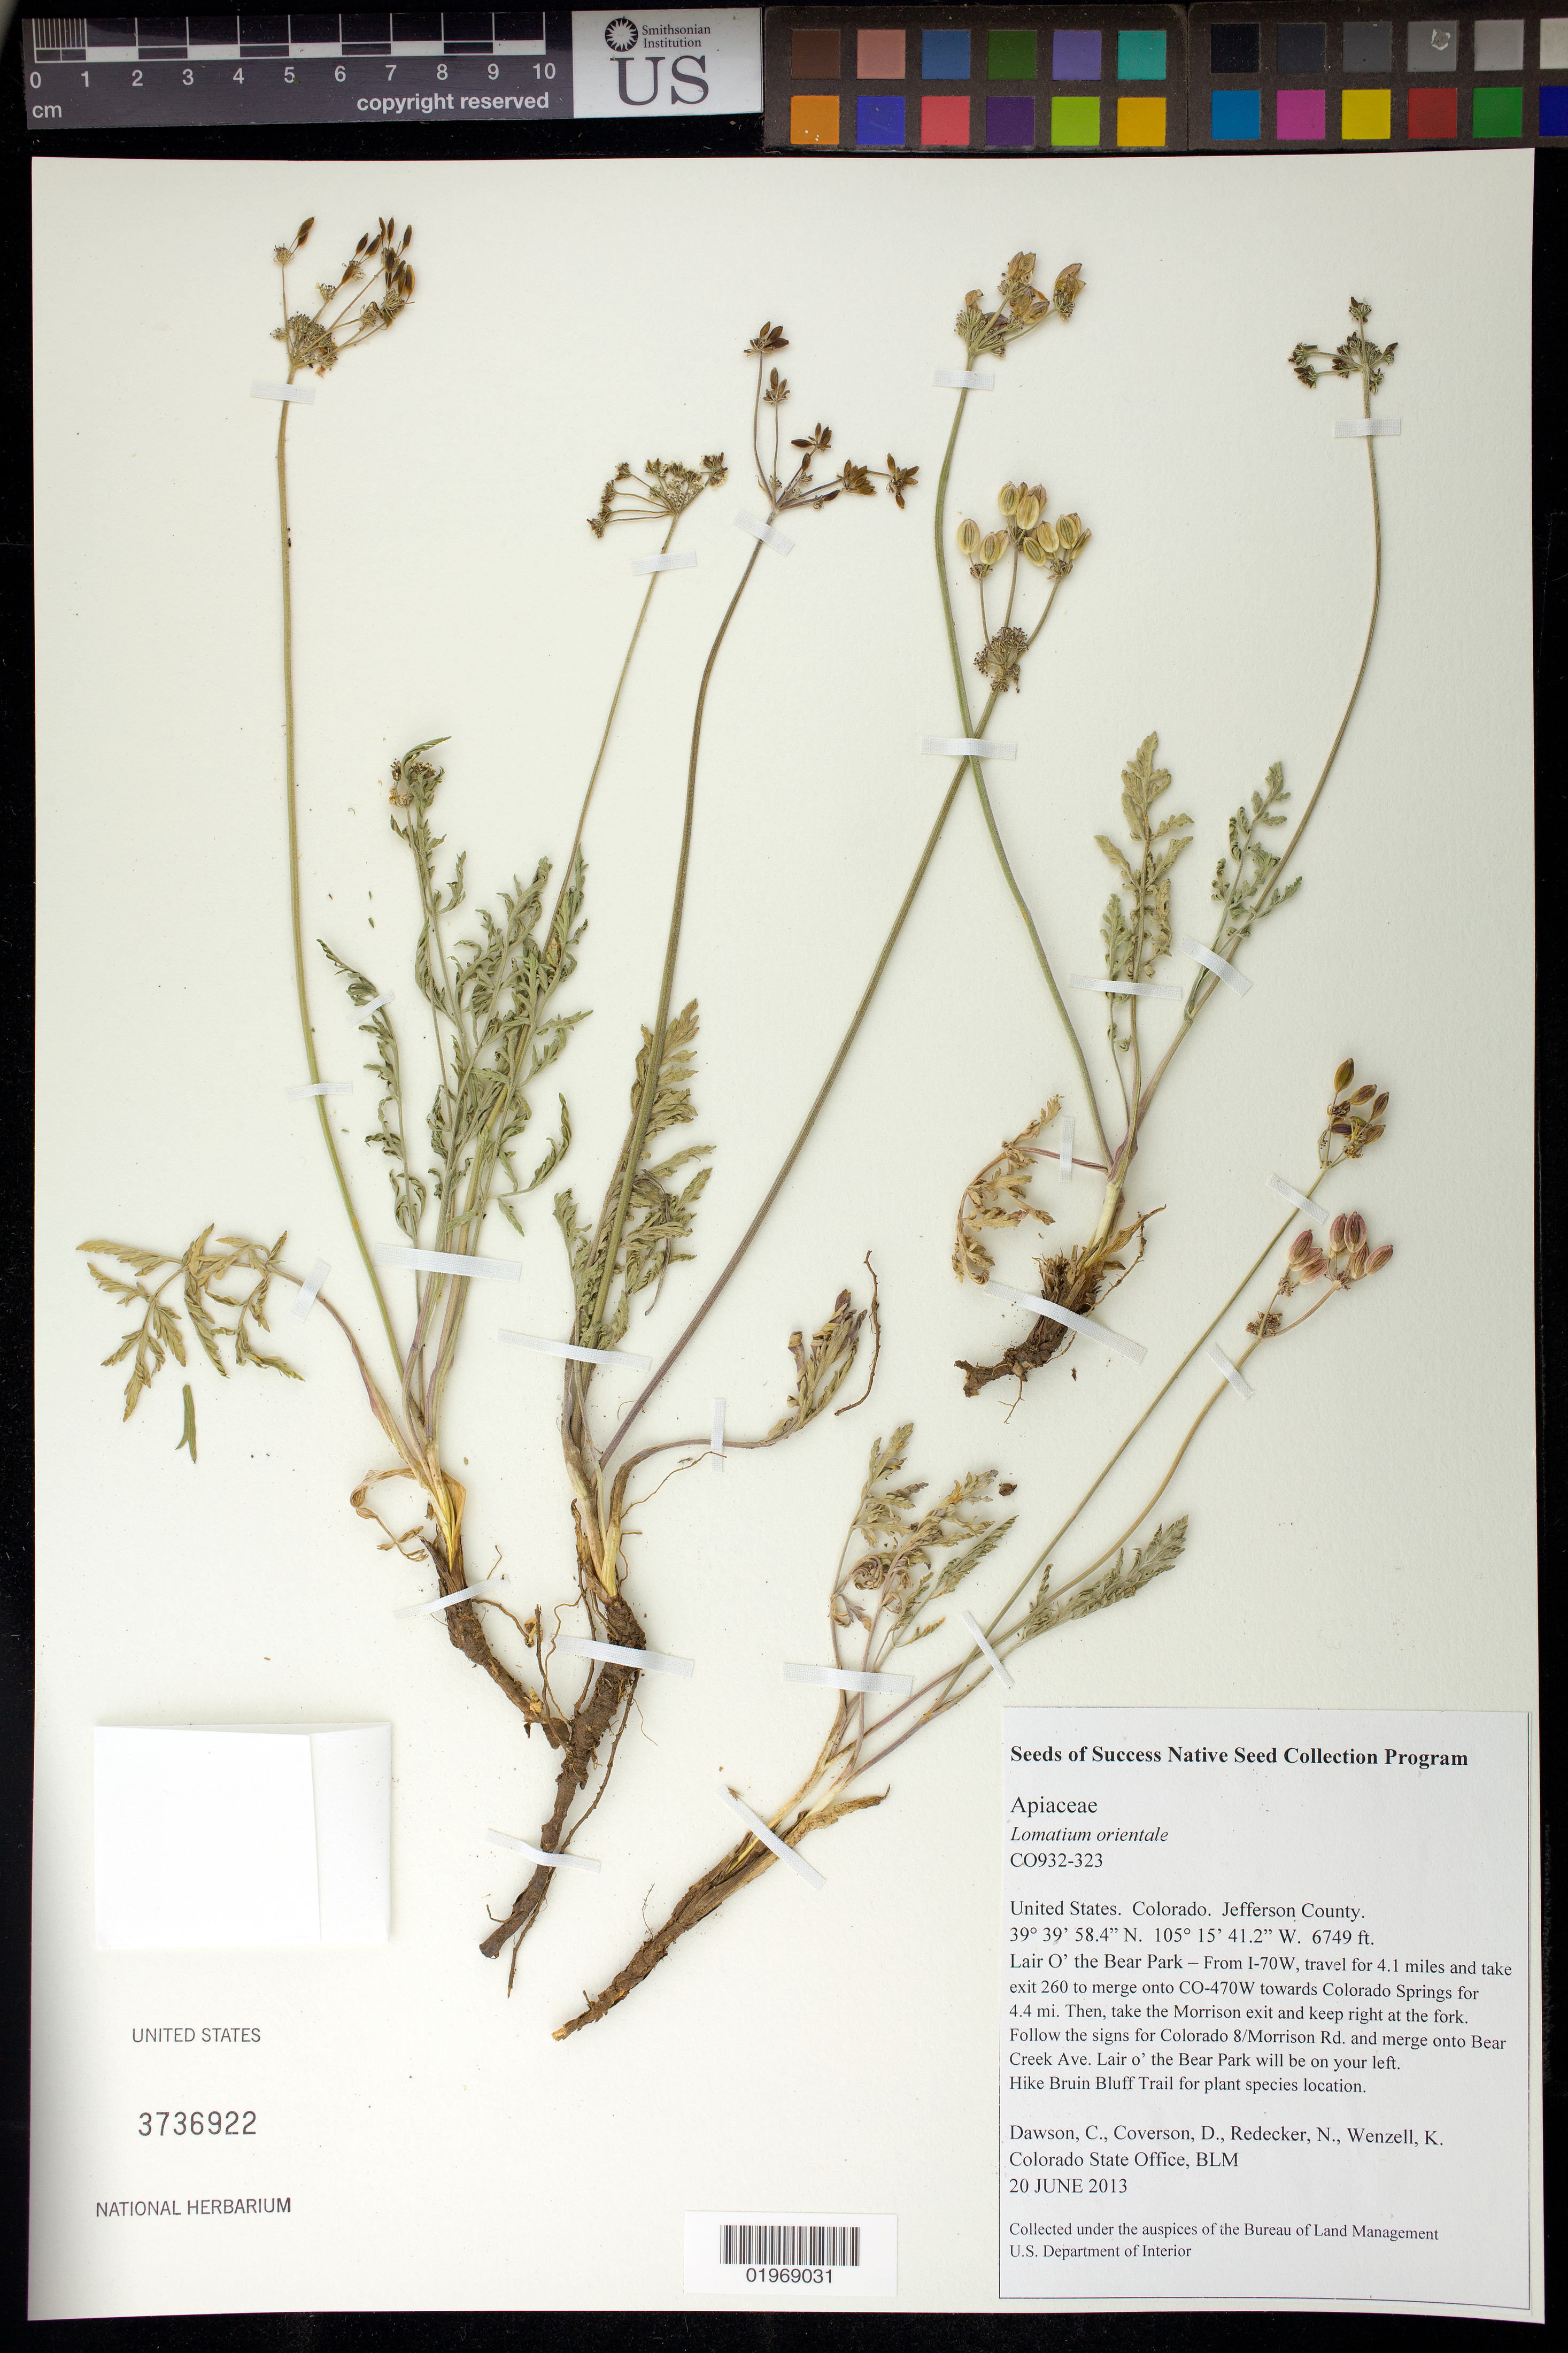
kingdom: Plantae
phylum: Tracheophyta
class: Magnoliopsida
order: Apiales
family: Apiaceae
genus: Lomatium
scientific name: Lomatium orientale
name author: J.M. Coult. & Rose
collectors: C. Dawson, N. Redecker, K. Wenzell & D. Coverson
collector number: CO932-323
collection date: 2013-06-20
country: United States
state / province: Colorado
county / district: Jefferson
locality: Lair O' the Bear Park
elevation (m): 2057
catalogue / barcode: US 3736922